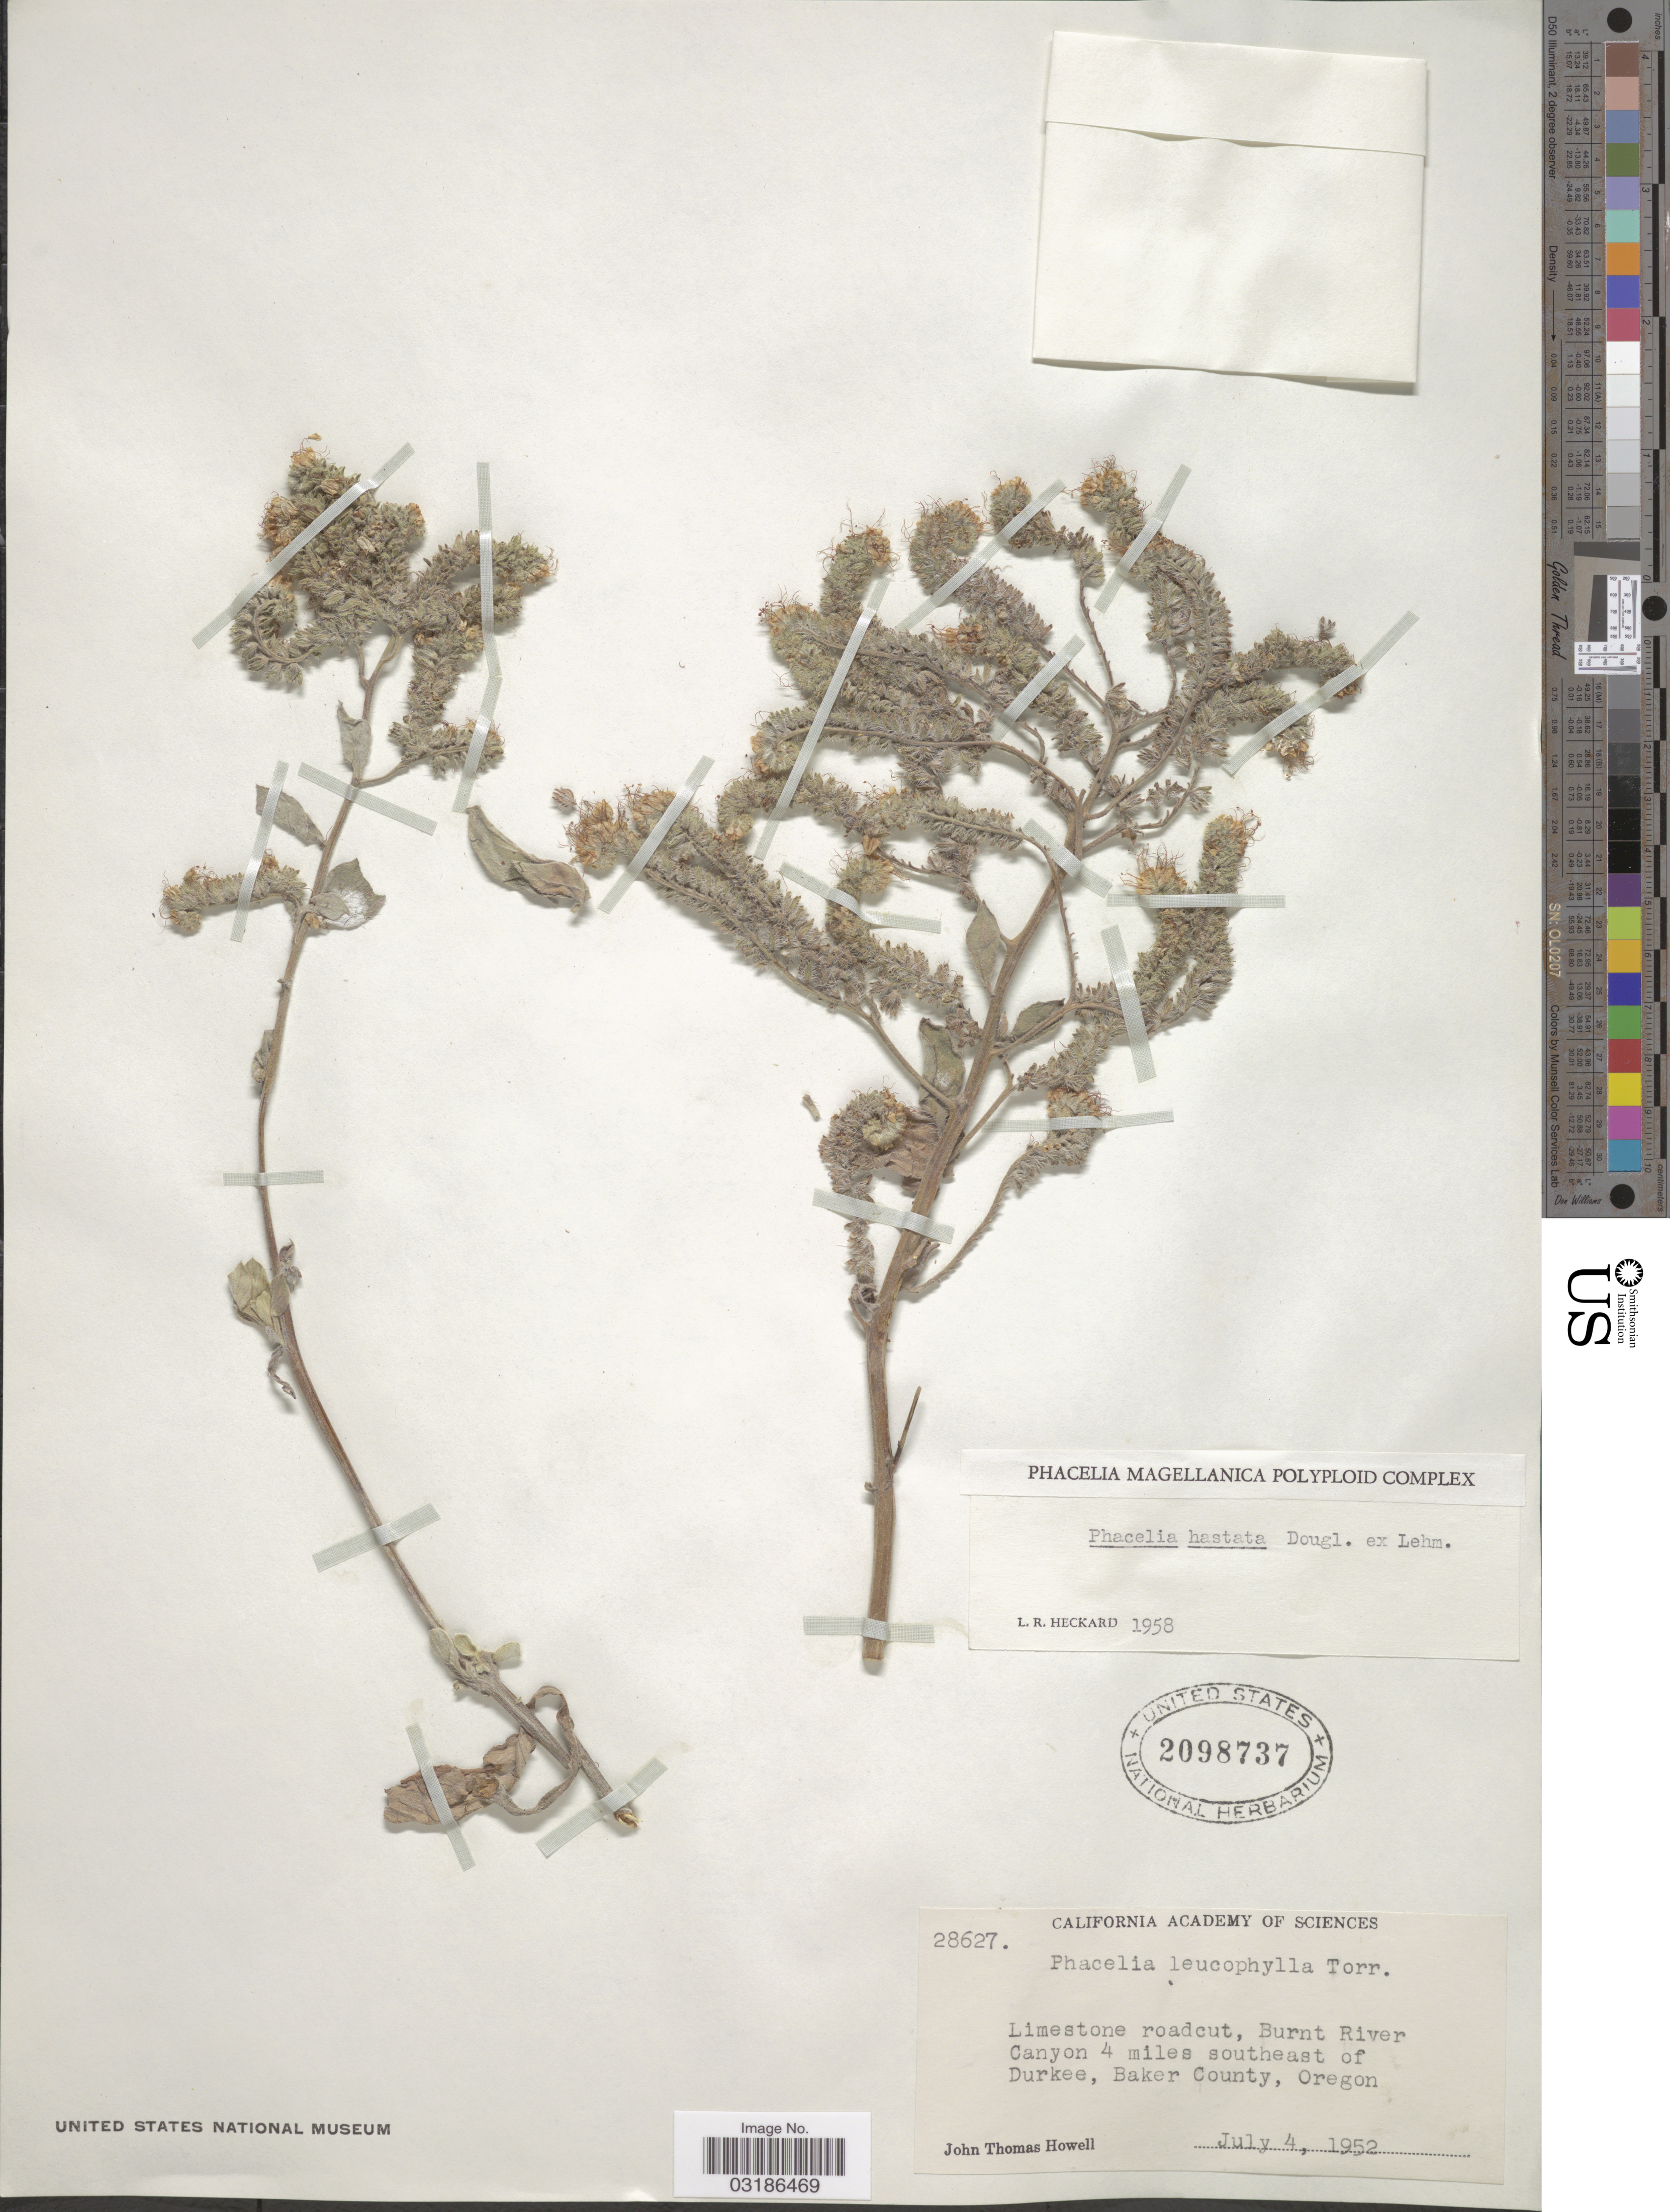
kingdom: Plantae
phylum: Tracheophyta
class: Magnoliopsida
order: Boraginales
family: Hydrophyllaceae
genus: Phacelia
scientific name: Phacelia hastata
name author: Douglas ex Lehm.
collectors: J. T. Howell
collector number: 28627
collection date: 1952-07-04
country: United States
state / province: Oregon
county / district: Baker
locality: Limestone roadcut, Burnt River Canyon 4 miles southeast of Durkee, Baker County.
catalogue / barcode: US 2098737